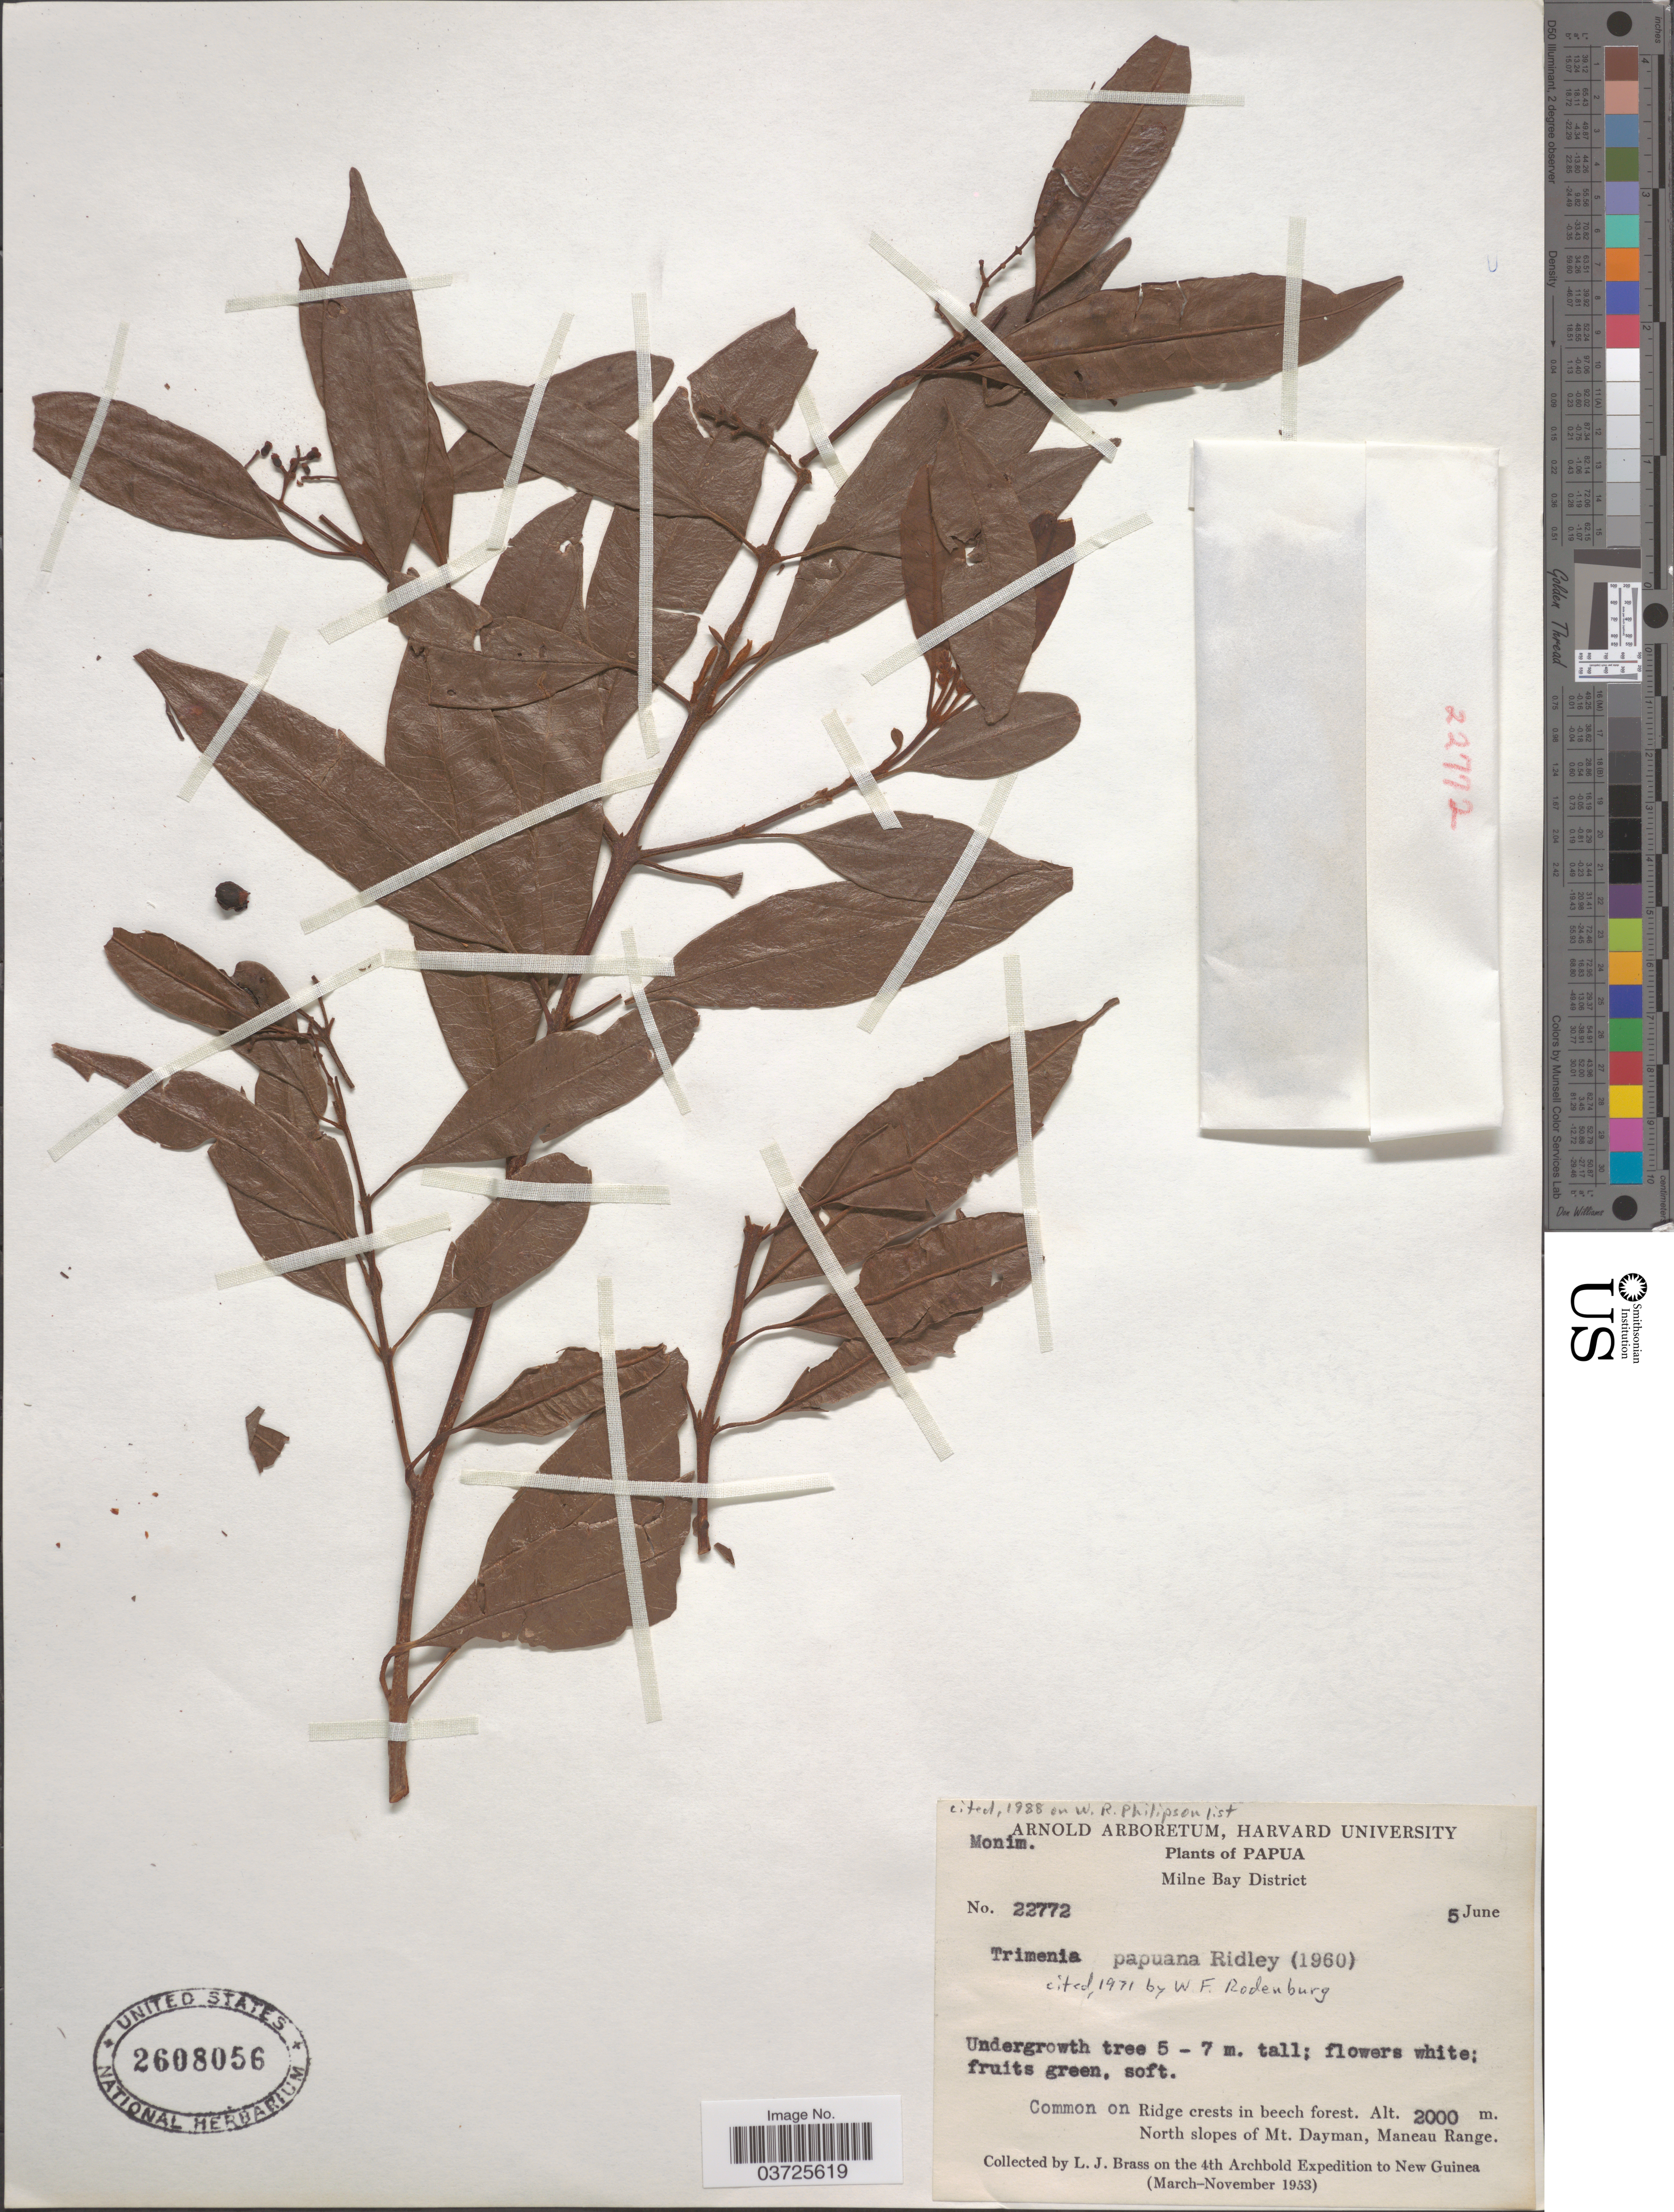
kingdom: Plantae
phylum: Tracheophyta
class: Magnoliopsida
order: Austrobaileyales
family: Trimeniaceae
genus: Trimenia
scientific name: Trimenia papuana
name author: Ridl.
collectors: L. J. Brass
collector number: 22772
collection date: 1953-06-05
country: Papua New Guinea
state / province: Milne Bay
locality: Milne Bay District. Common on Ridge crests in beech forest. North slopes of Mt. Dayman, Maneau Range. New Guinea.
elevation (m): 2000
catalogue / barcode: US 2608056